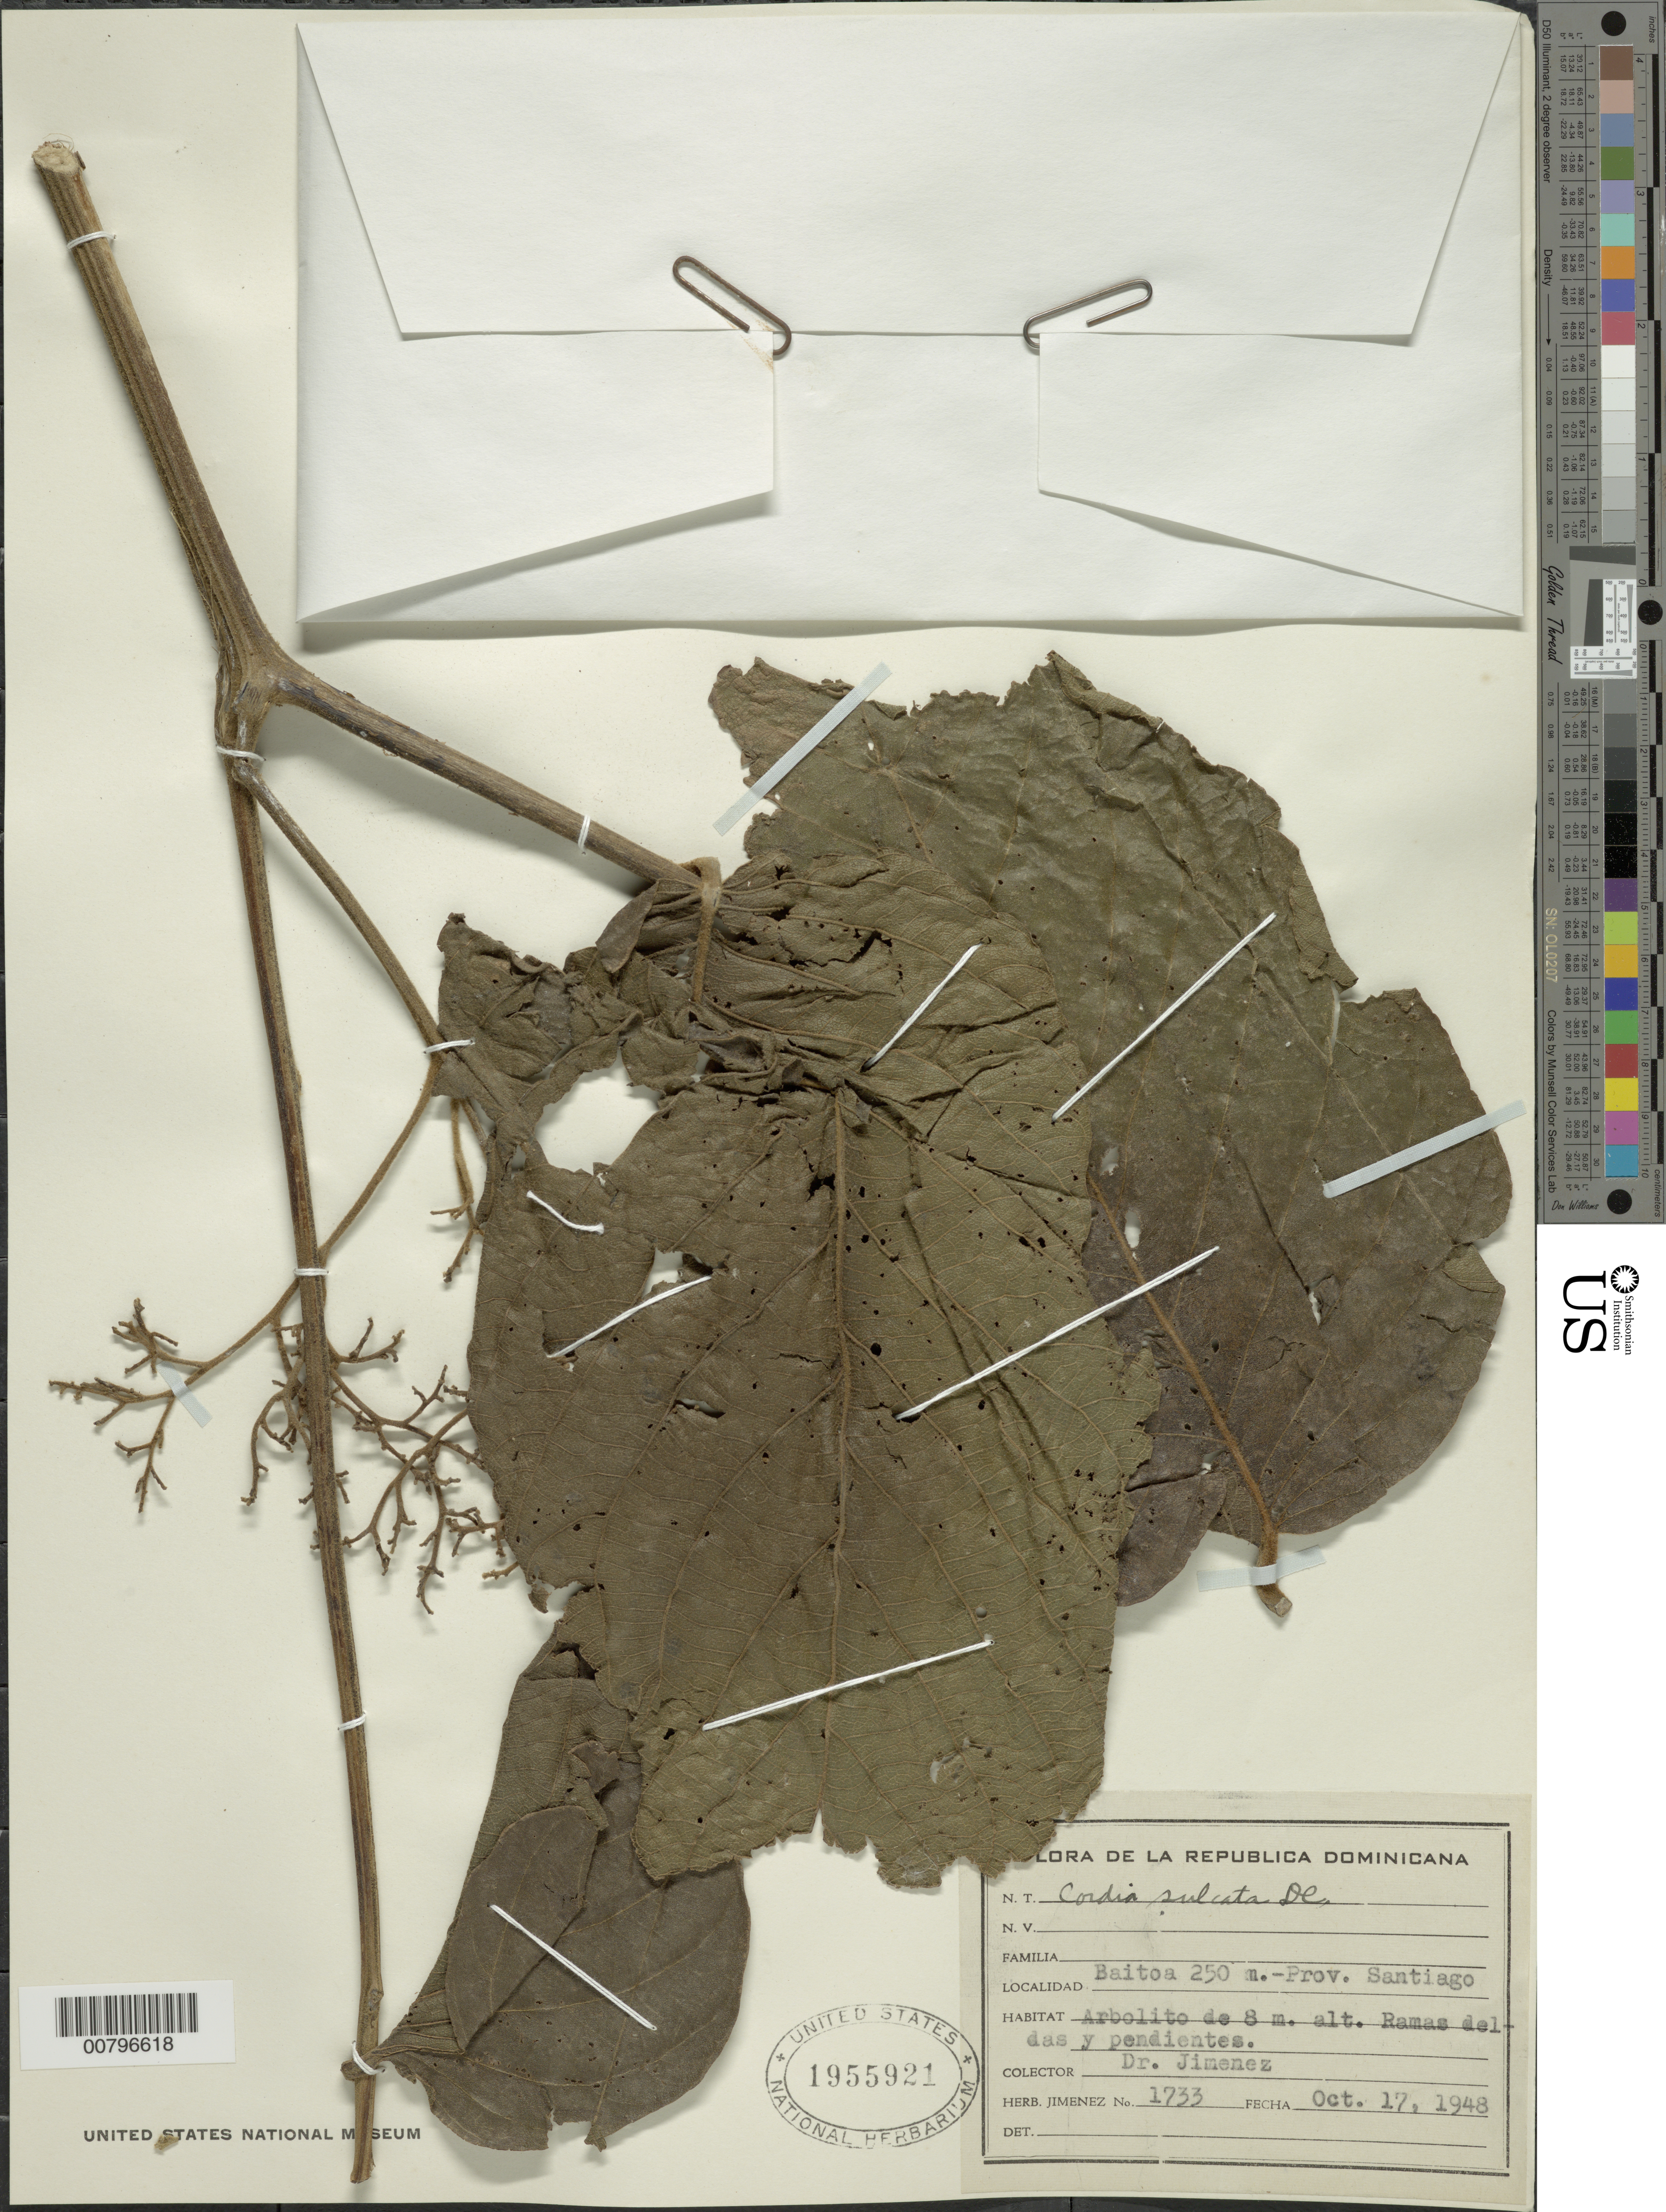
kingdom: Plantae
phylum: Tracheophyta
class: Magnoliopsida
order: Boraginales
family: Cordiaceae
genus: Cordia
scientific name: Cordia sulcata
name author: DC.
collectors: J. J. Jiménez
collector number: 1733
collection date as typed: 17 Oct 1948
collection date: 1948-10-17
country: Dominican Republic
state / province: Santiago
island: Hispaniola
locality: Baitoa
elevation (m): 250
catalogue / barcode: US 1955921